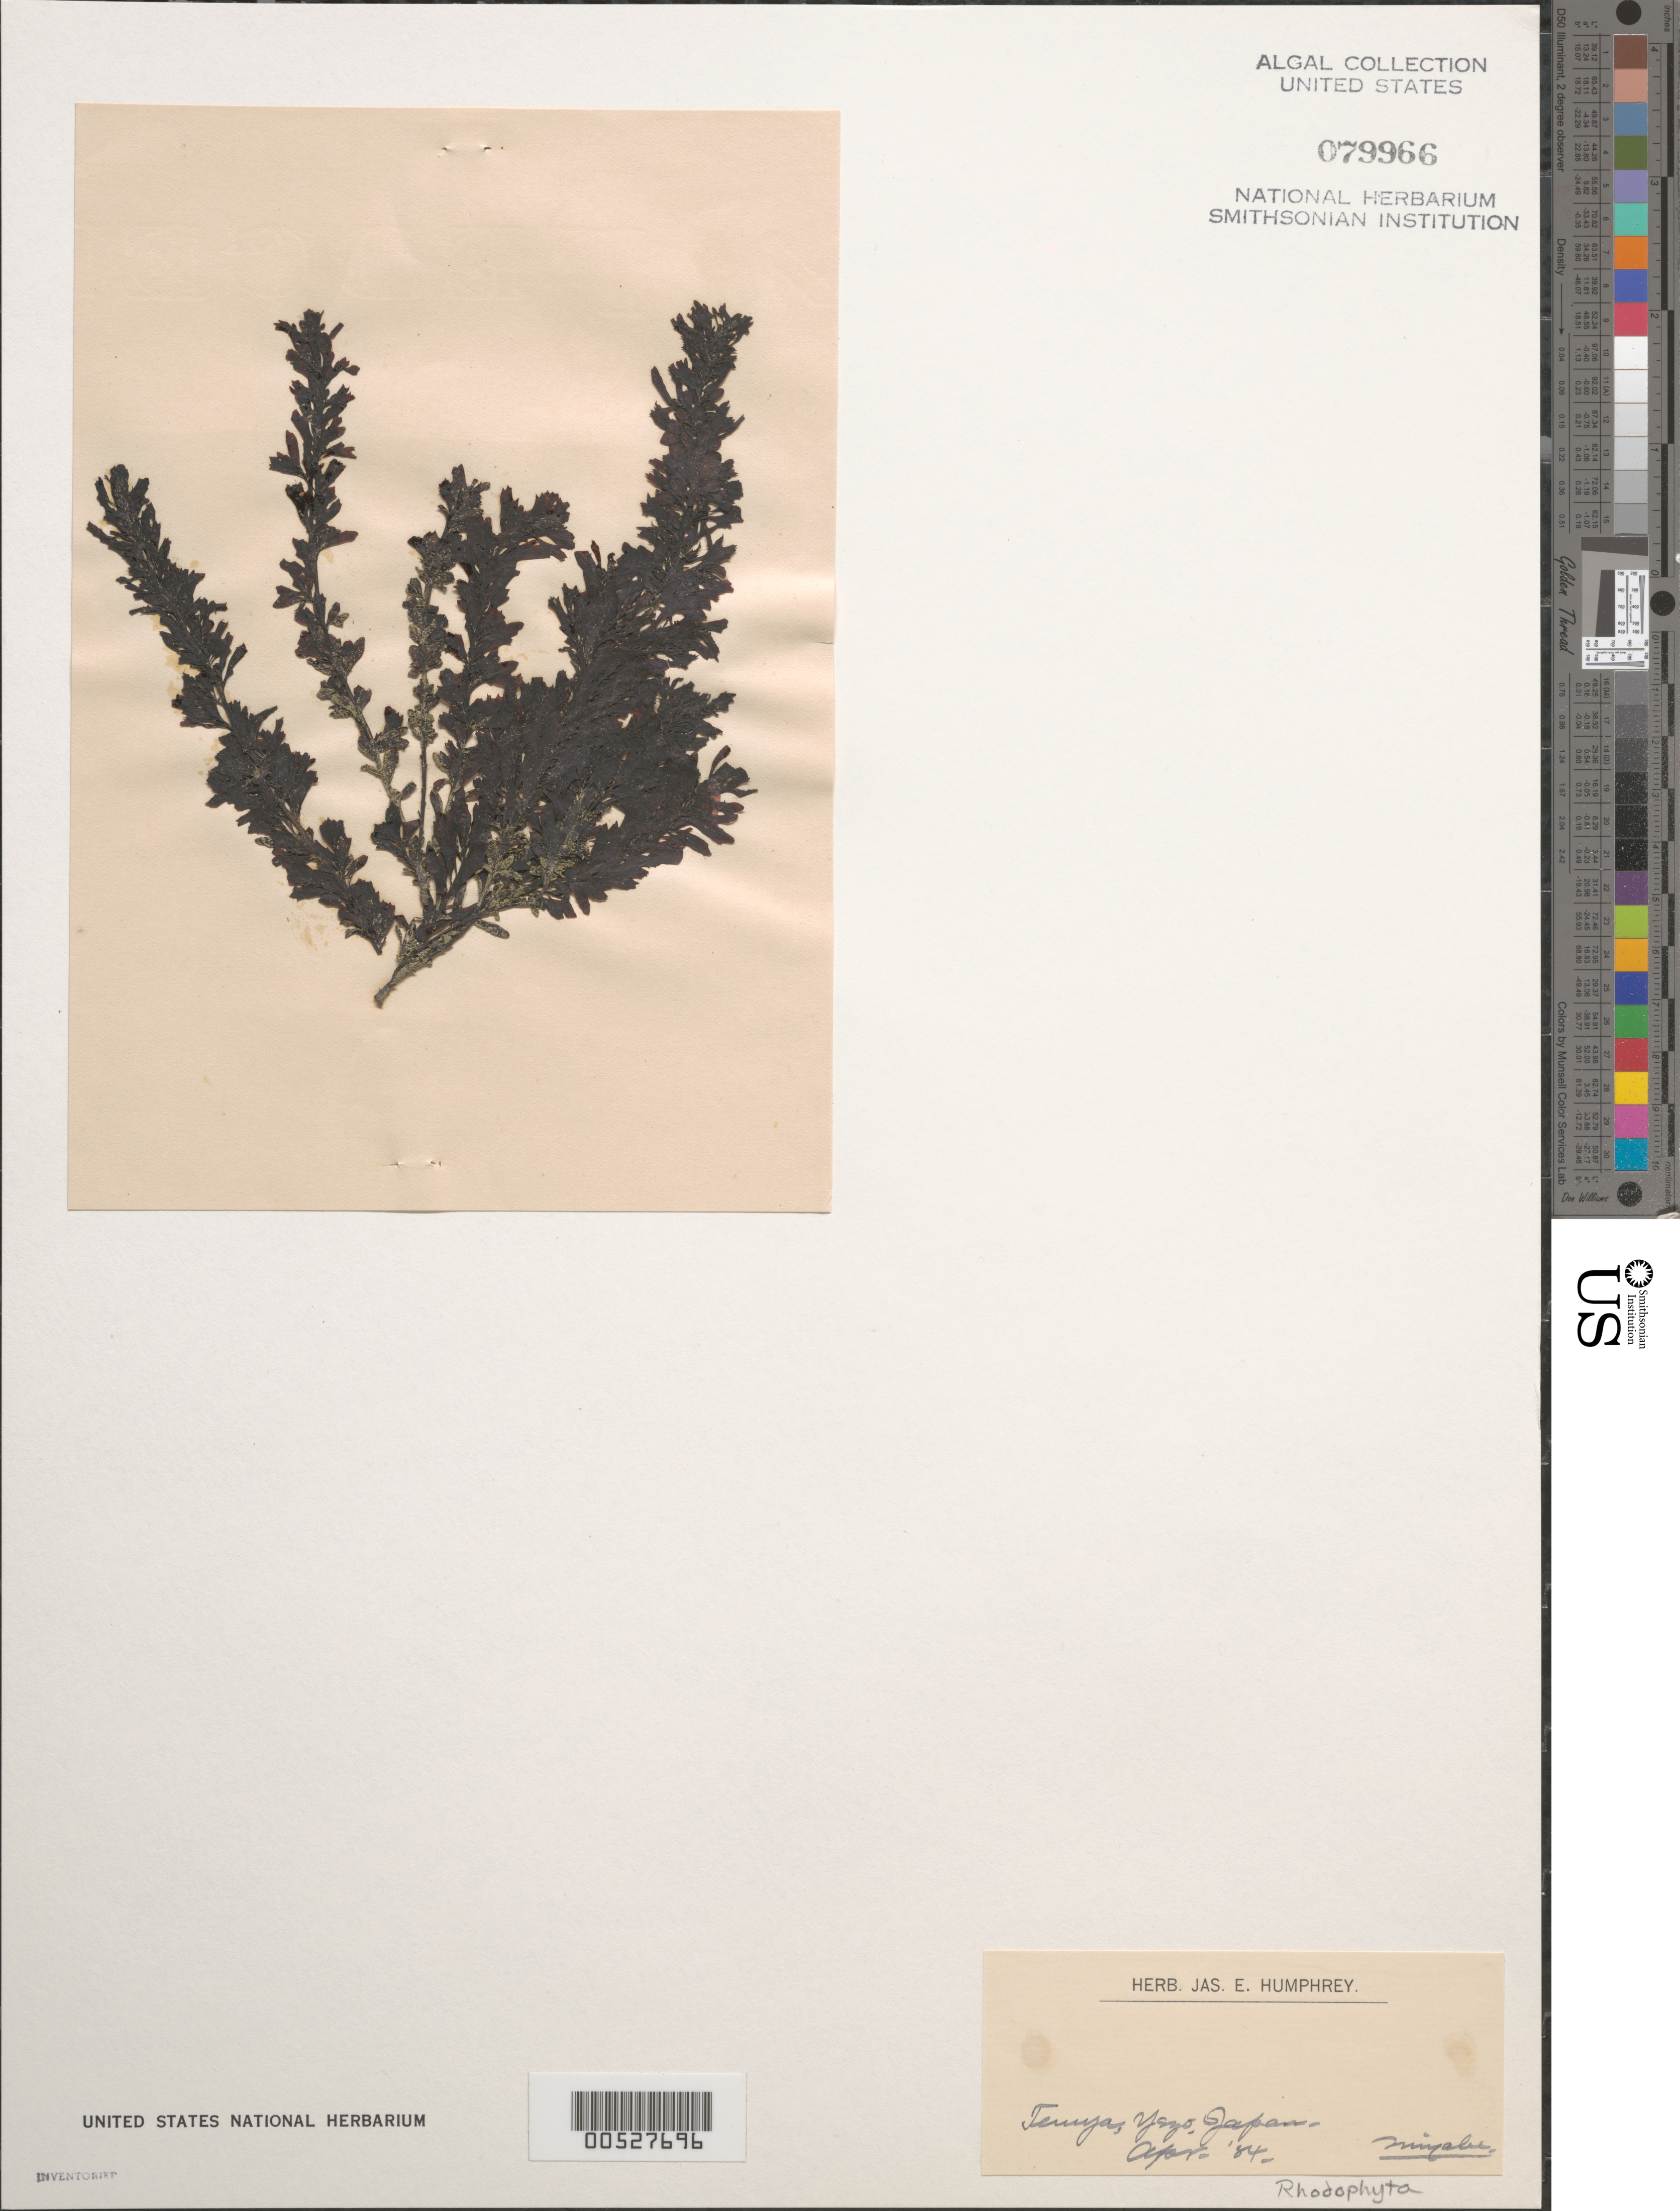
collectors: K. Miyabe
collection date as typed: Apr 1884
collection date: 1884-04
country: Japan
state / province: Hokkaido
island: Hokkaido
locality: Temya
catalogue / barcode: US 79966